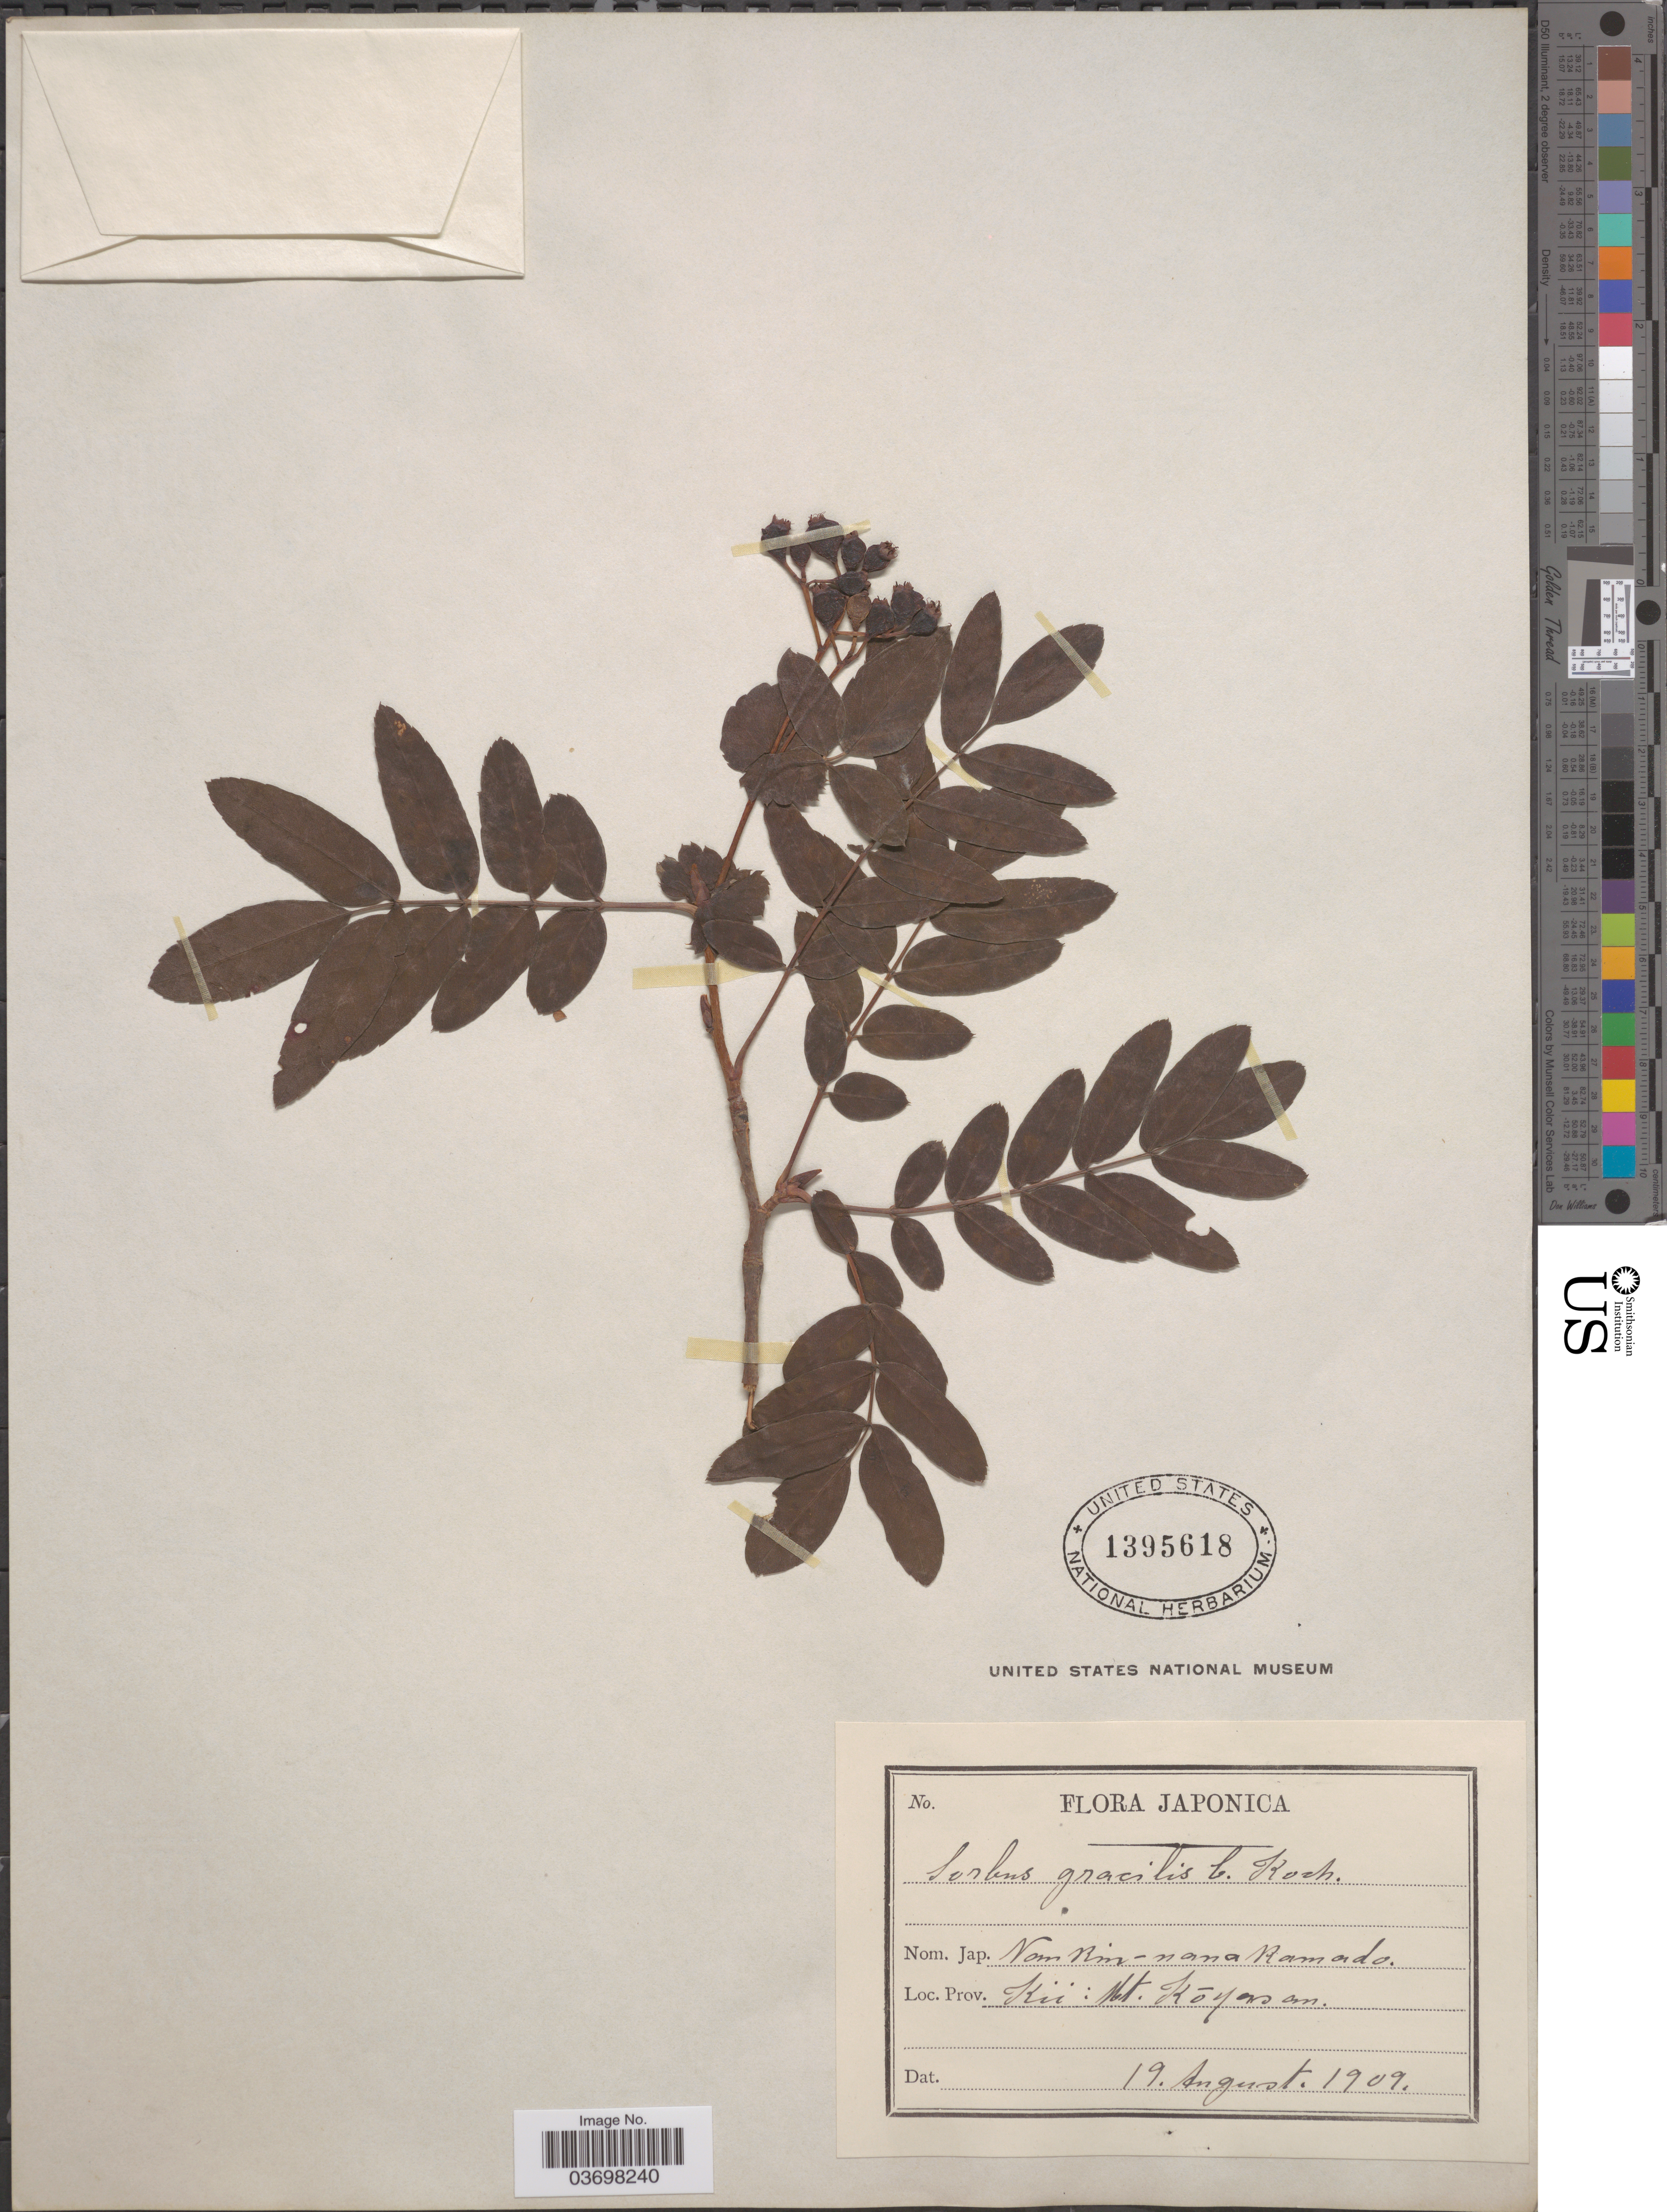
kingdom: Plantae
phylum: Tracheophyta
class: Magnoliopsida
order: Rosales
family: Rosaceae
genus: Sorbus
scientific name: Sorbus gracilis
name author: (Siebold & Zucc.) K. Koch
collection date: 1909-08-19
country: Japan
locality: Japonica. Kii: Mt. Kōyasan.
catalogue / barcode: US 1395618